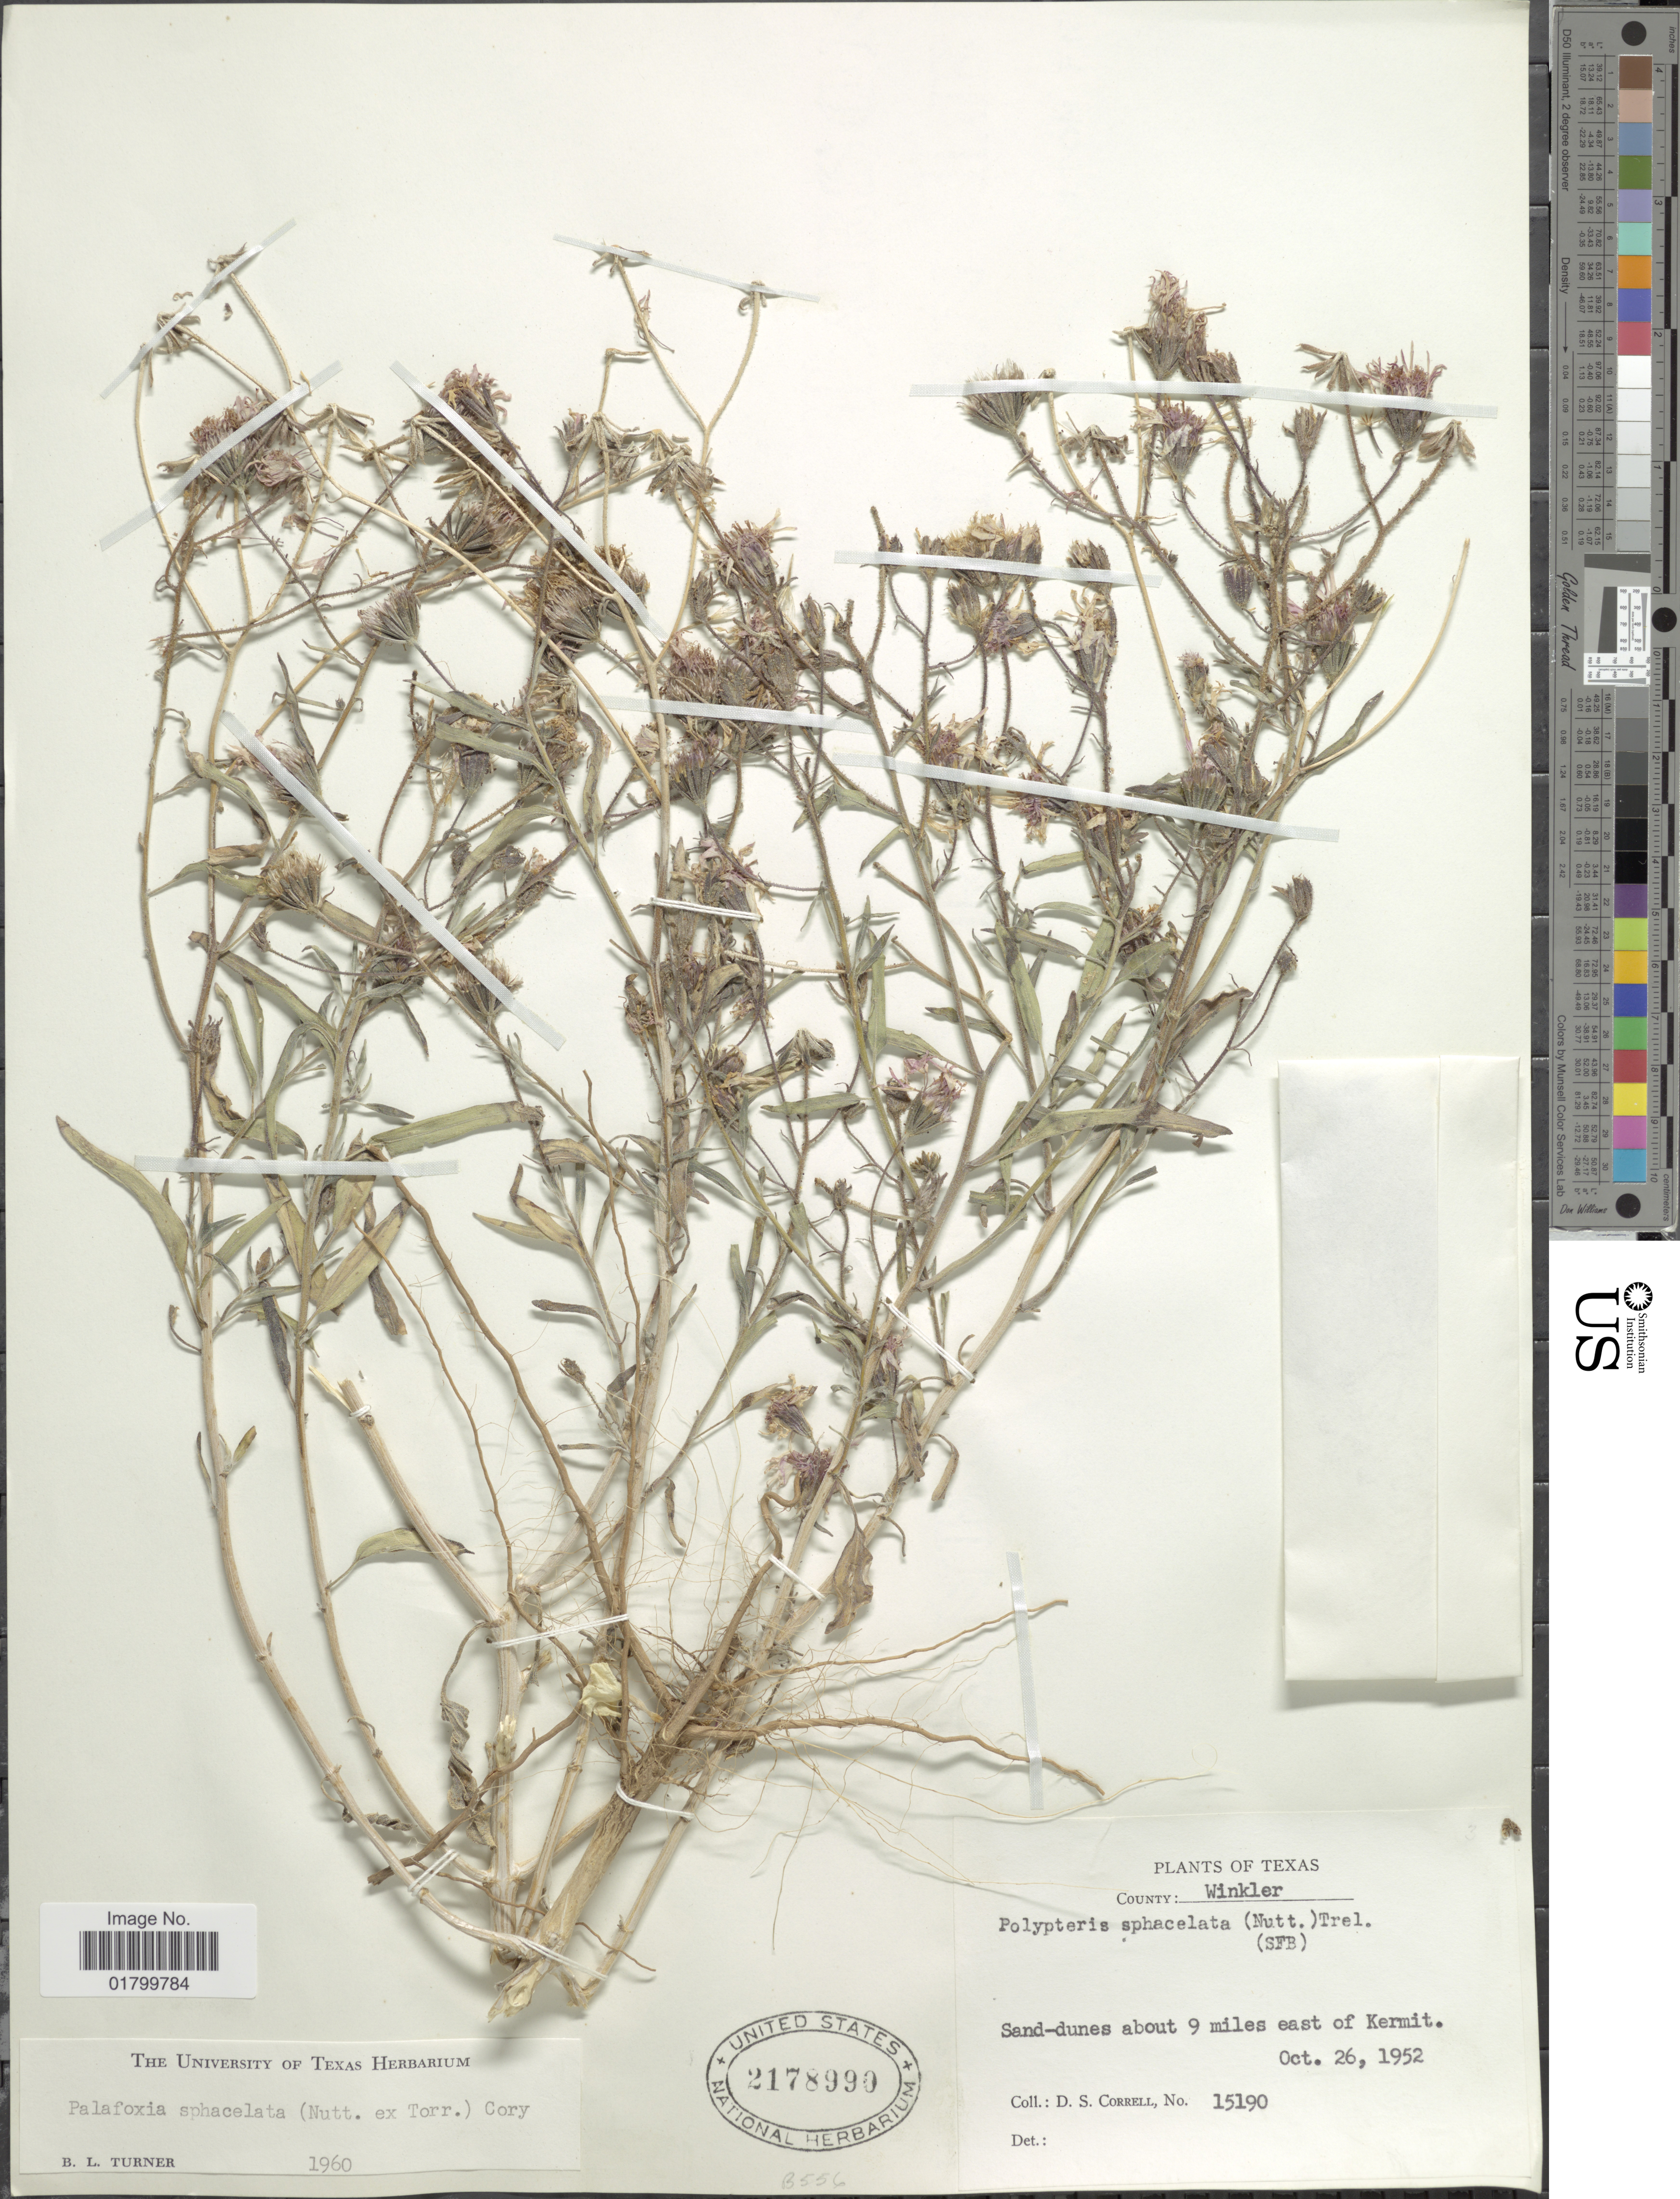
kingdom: Plantae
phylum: Tracheophyta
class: Magnoliopsida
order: Asterales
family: Asteraceae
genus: Palafoxia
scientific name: Palafoxia sphacelata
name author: (Nutt. ex Torr.) Cory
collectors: D. S. Correll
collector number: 15190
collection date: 1952-10-26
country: United States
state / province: Texas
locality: County: Winkler, Sand-dunes about 9 miles east of Kermit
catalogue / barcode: US 2178990